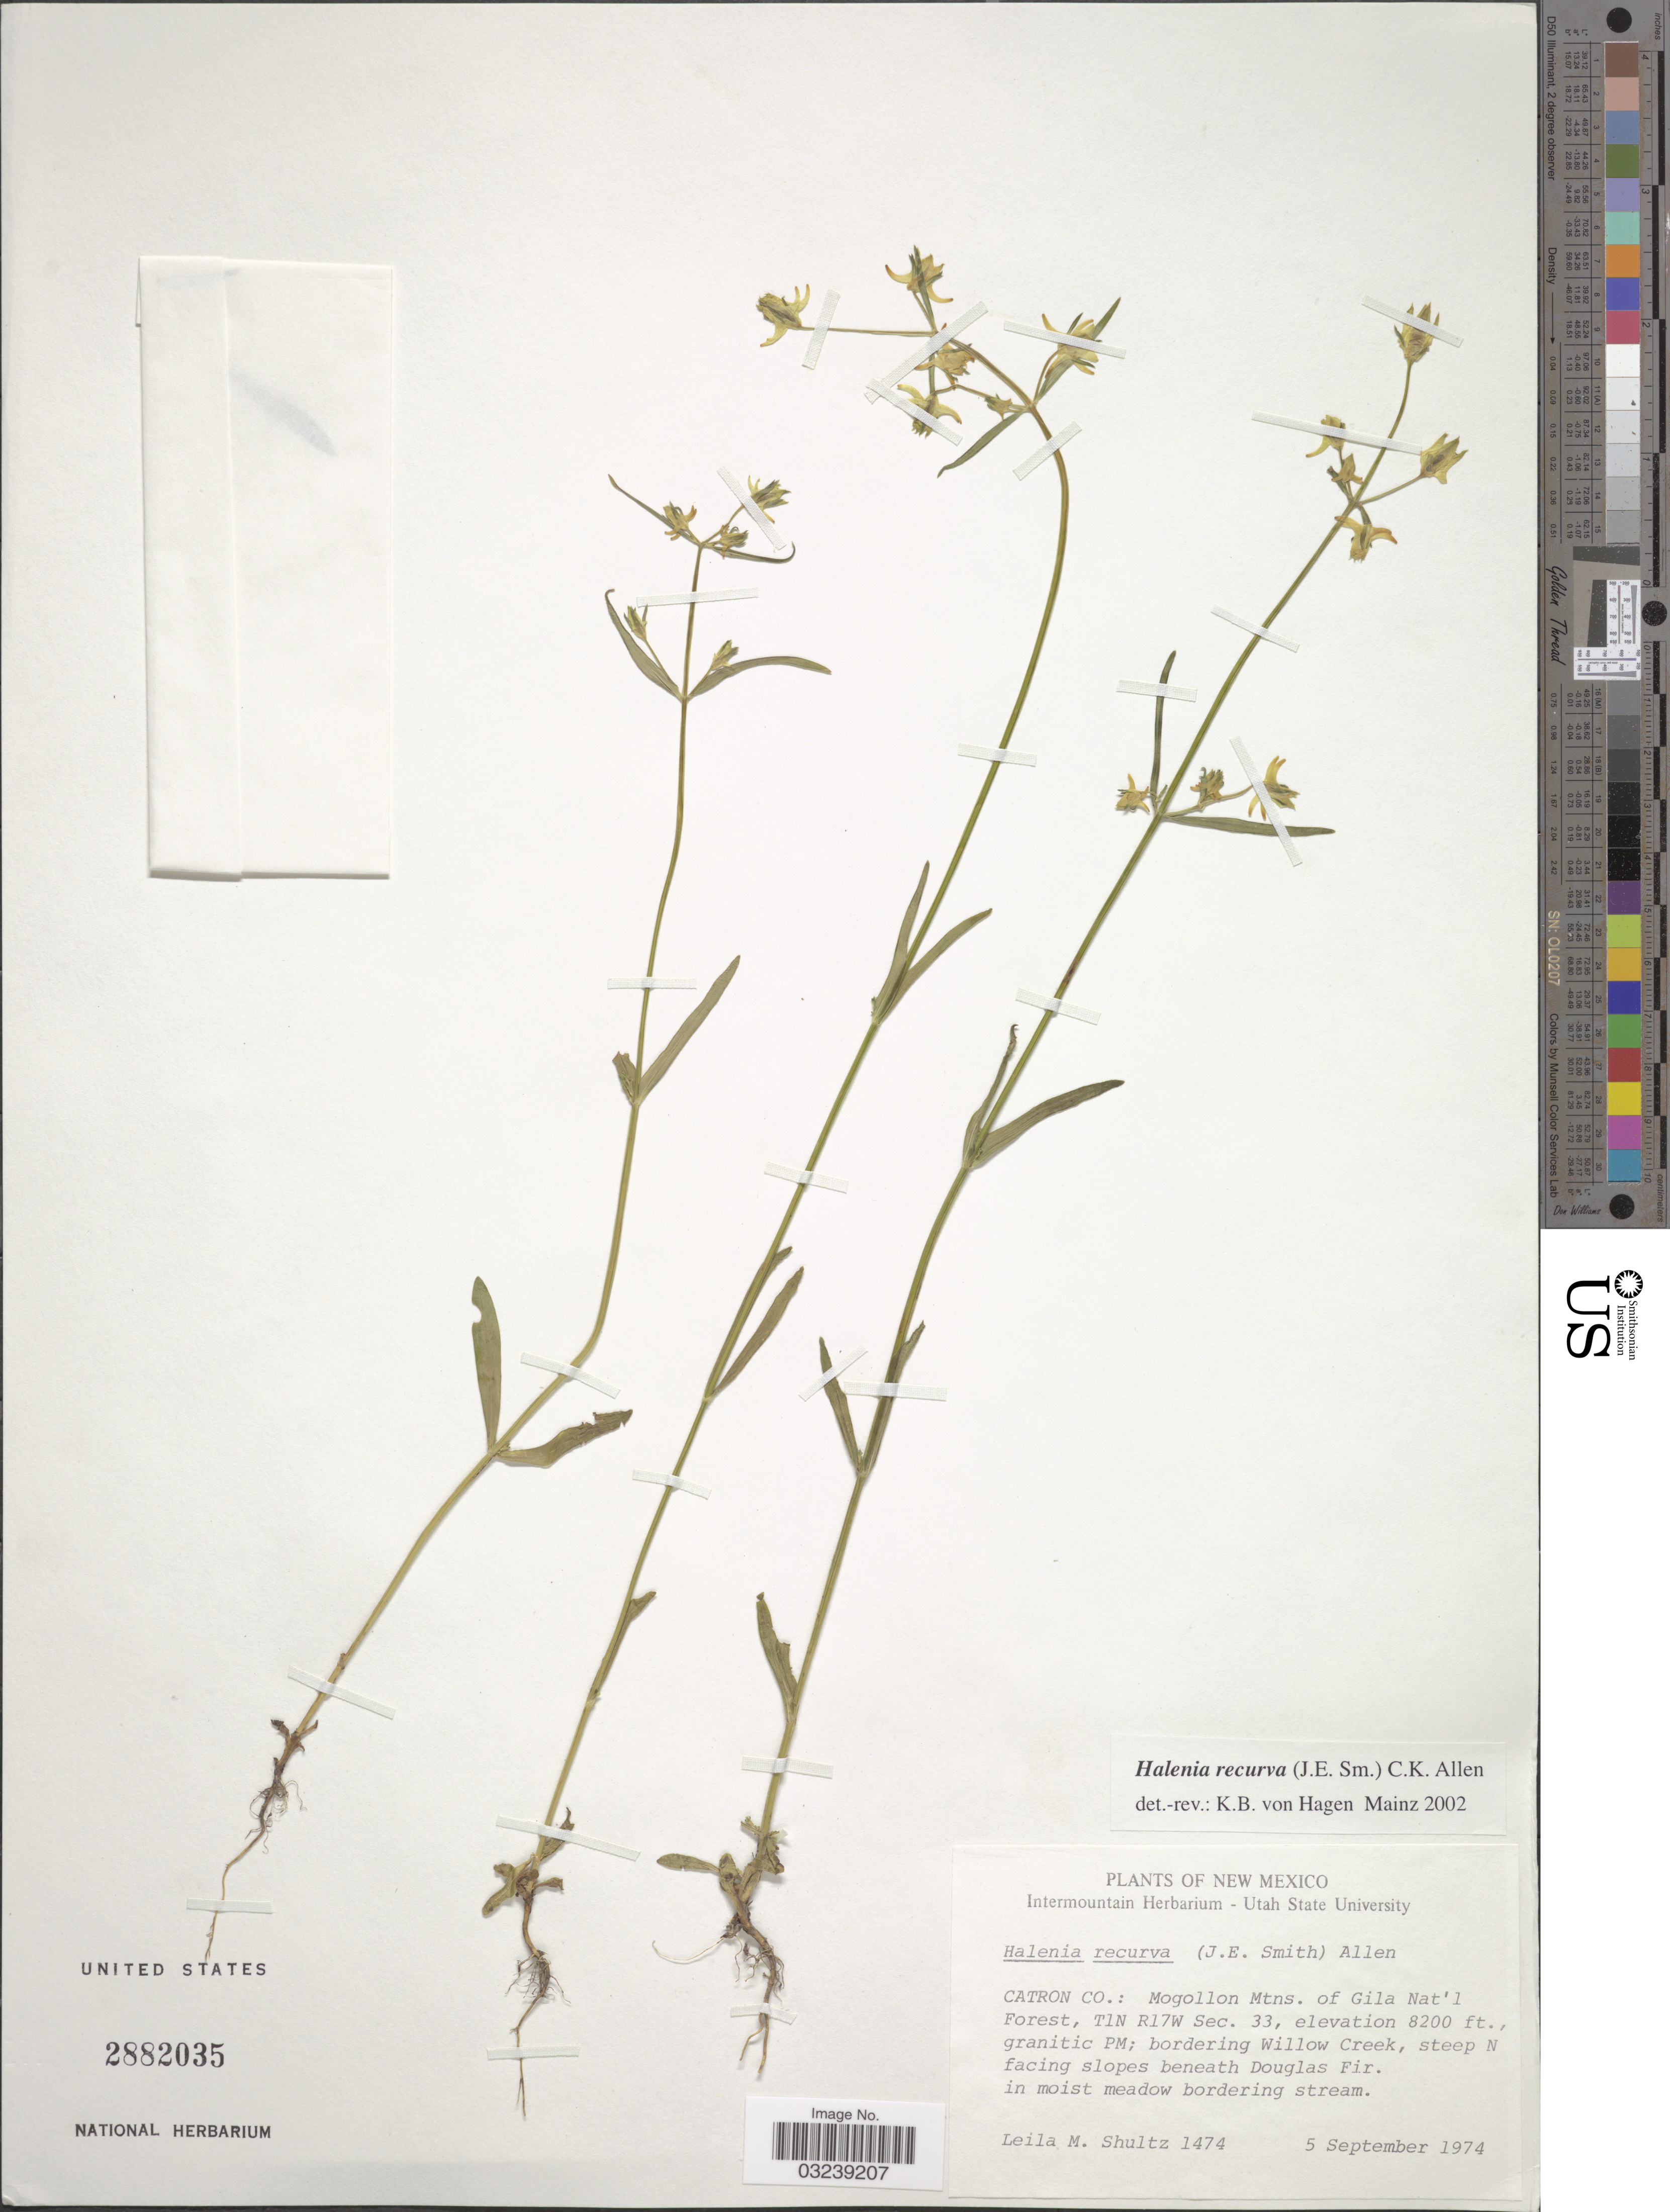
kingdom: Plantae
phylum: Tracheophyta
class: Magnoliopsida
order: Gentianales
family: Gentianaceae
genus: Halenia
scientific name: Halenia recurva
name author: (Sm.) C.K. Allen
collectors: L. Shultz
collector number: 1474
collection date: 1974-09-05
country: United States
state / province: New Mexico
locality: Catron Co.: Mogollon Mtns. of Gila Nat'l Forest, T1N R17W Sec. 33, granitic PM; bordering Willow Creek, steep N facing slopes beneath Douglas Fir.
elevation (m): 2499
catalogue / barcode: US 2882035